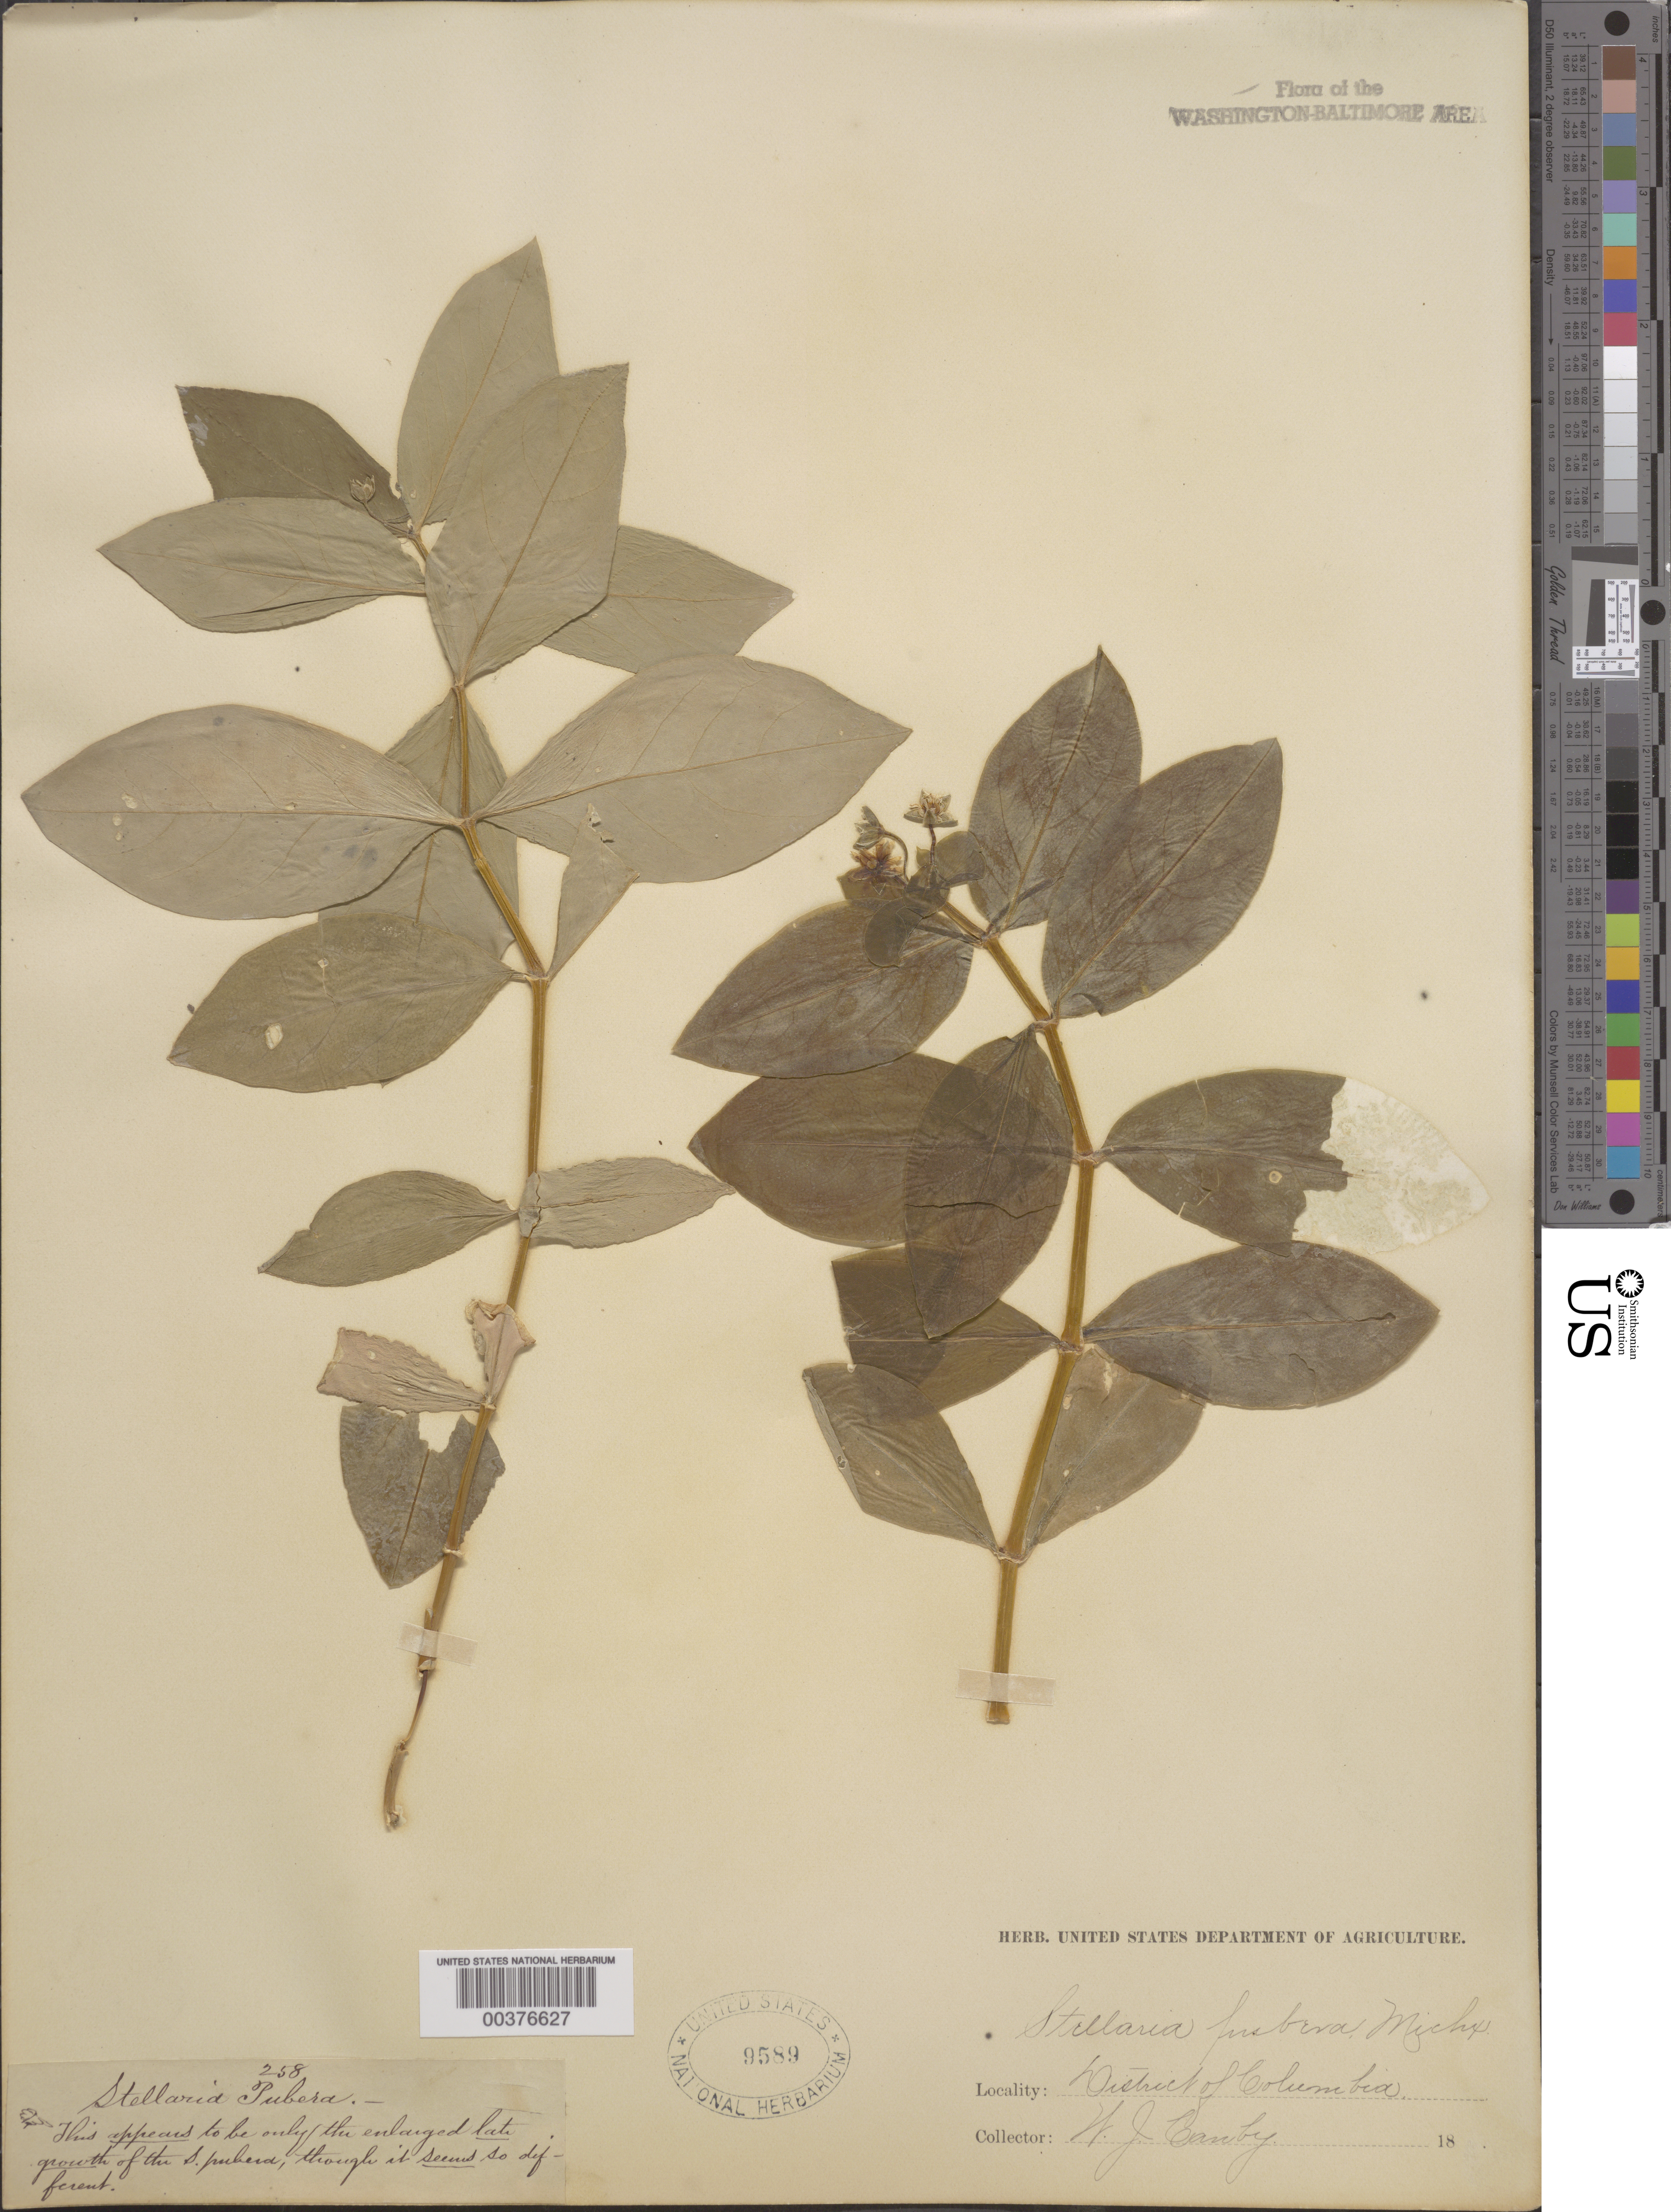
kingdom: Plantae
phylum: Tracheophyta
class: Magnoliopsida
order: Caryophyllales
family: Caryophyllaceae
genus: Stellaria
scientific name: Stellaria pubera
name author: Michx.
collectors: W. Camby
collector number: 258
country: United States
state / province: District of Columbia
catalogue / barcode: US 9589